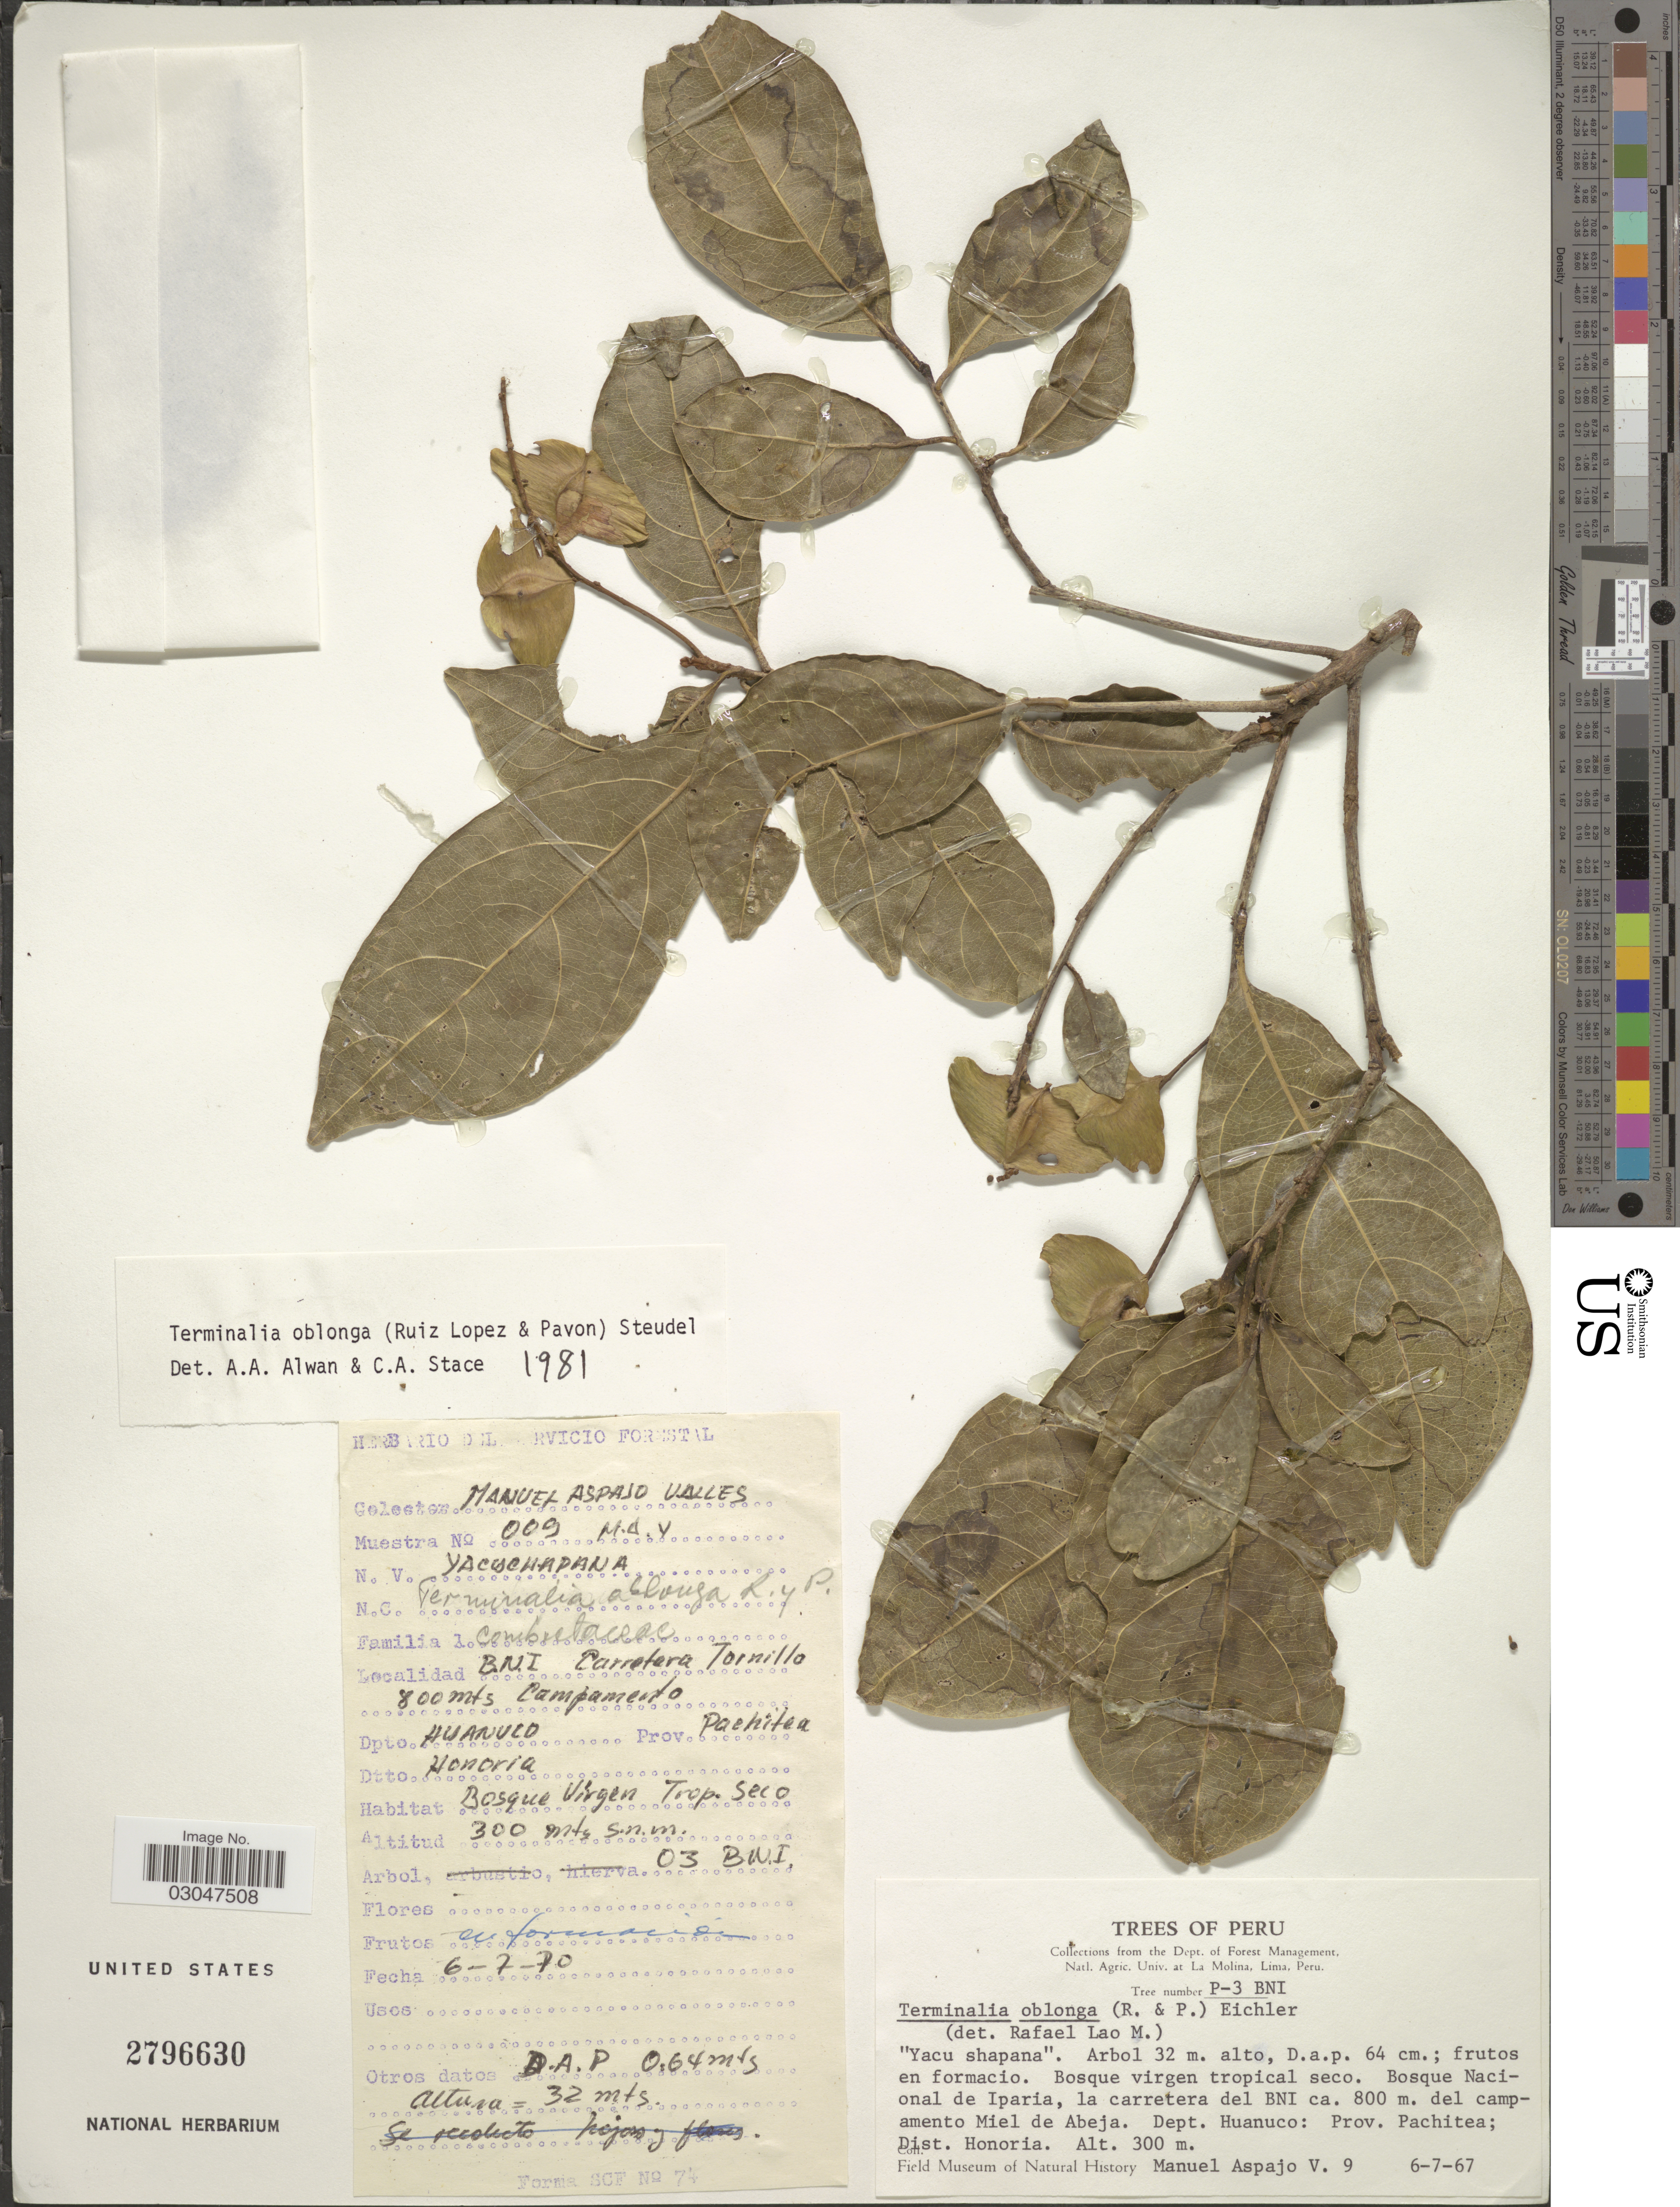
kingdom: Plantae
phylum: Tracheophyta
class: Magnoliopsida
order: Myrtales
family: Combretaceae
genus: Terminalia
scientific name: Terminalia oblonga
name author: (Ruiz & Pav.) Steud.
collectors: M. Aspajo V.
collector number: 009 M.A.V.*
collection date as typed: Transcribed d/m/y: 6/7/67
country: Peru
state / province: Huánuco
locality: Bosque Nacional de Iparia, la carretera Tornillo del BNI ca. 800 m. del campamento Miel de Abeja. Dept. Huanuco: Prov. Pachitea; Dist. Honoria.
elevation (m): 300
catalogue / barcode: US 2796630